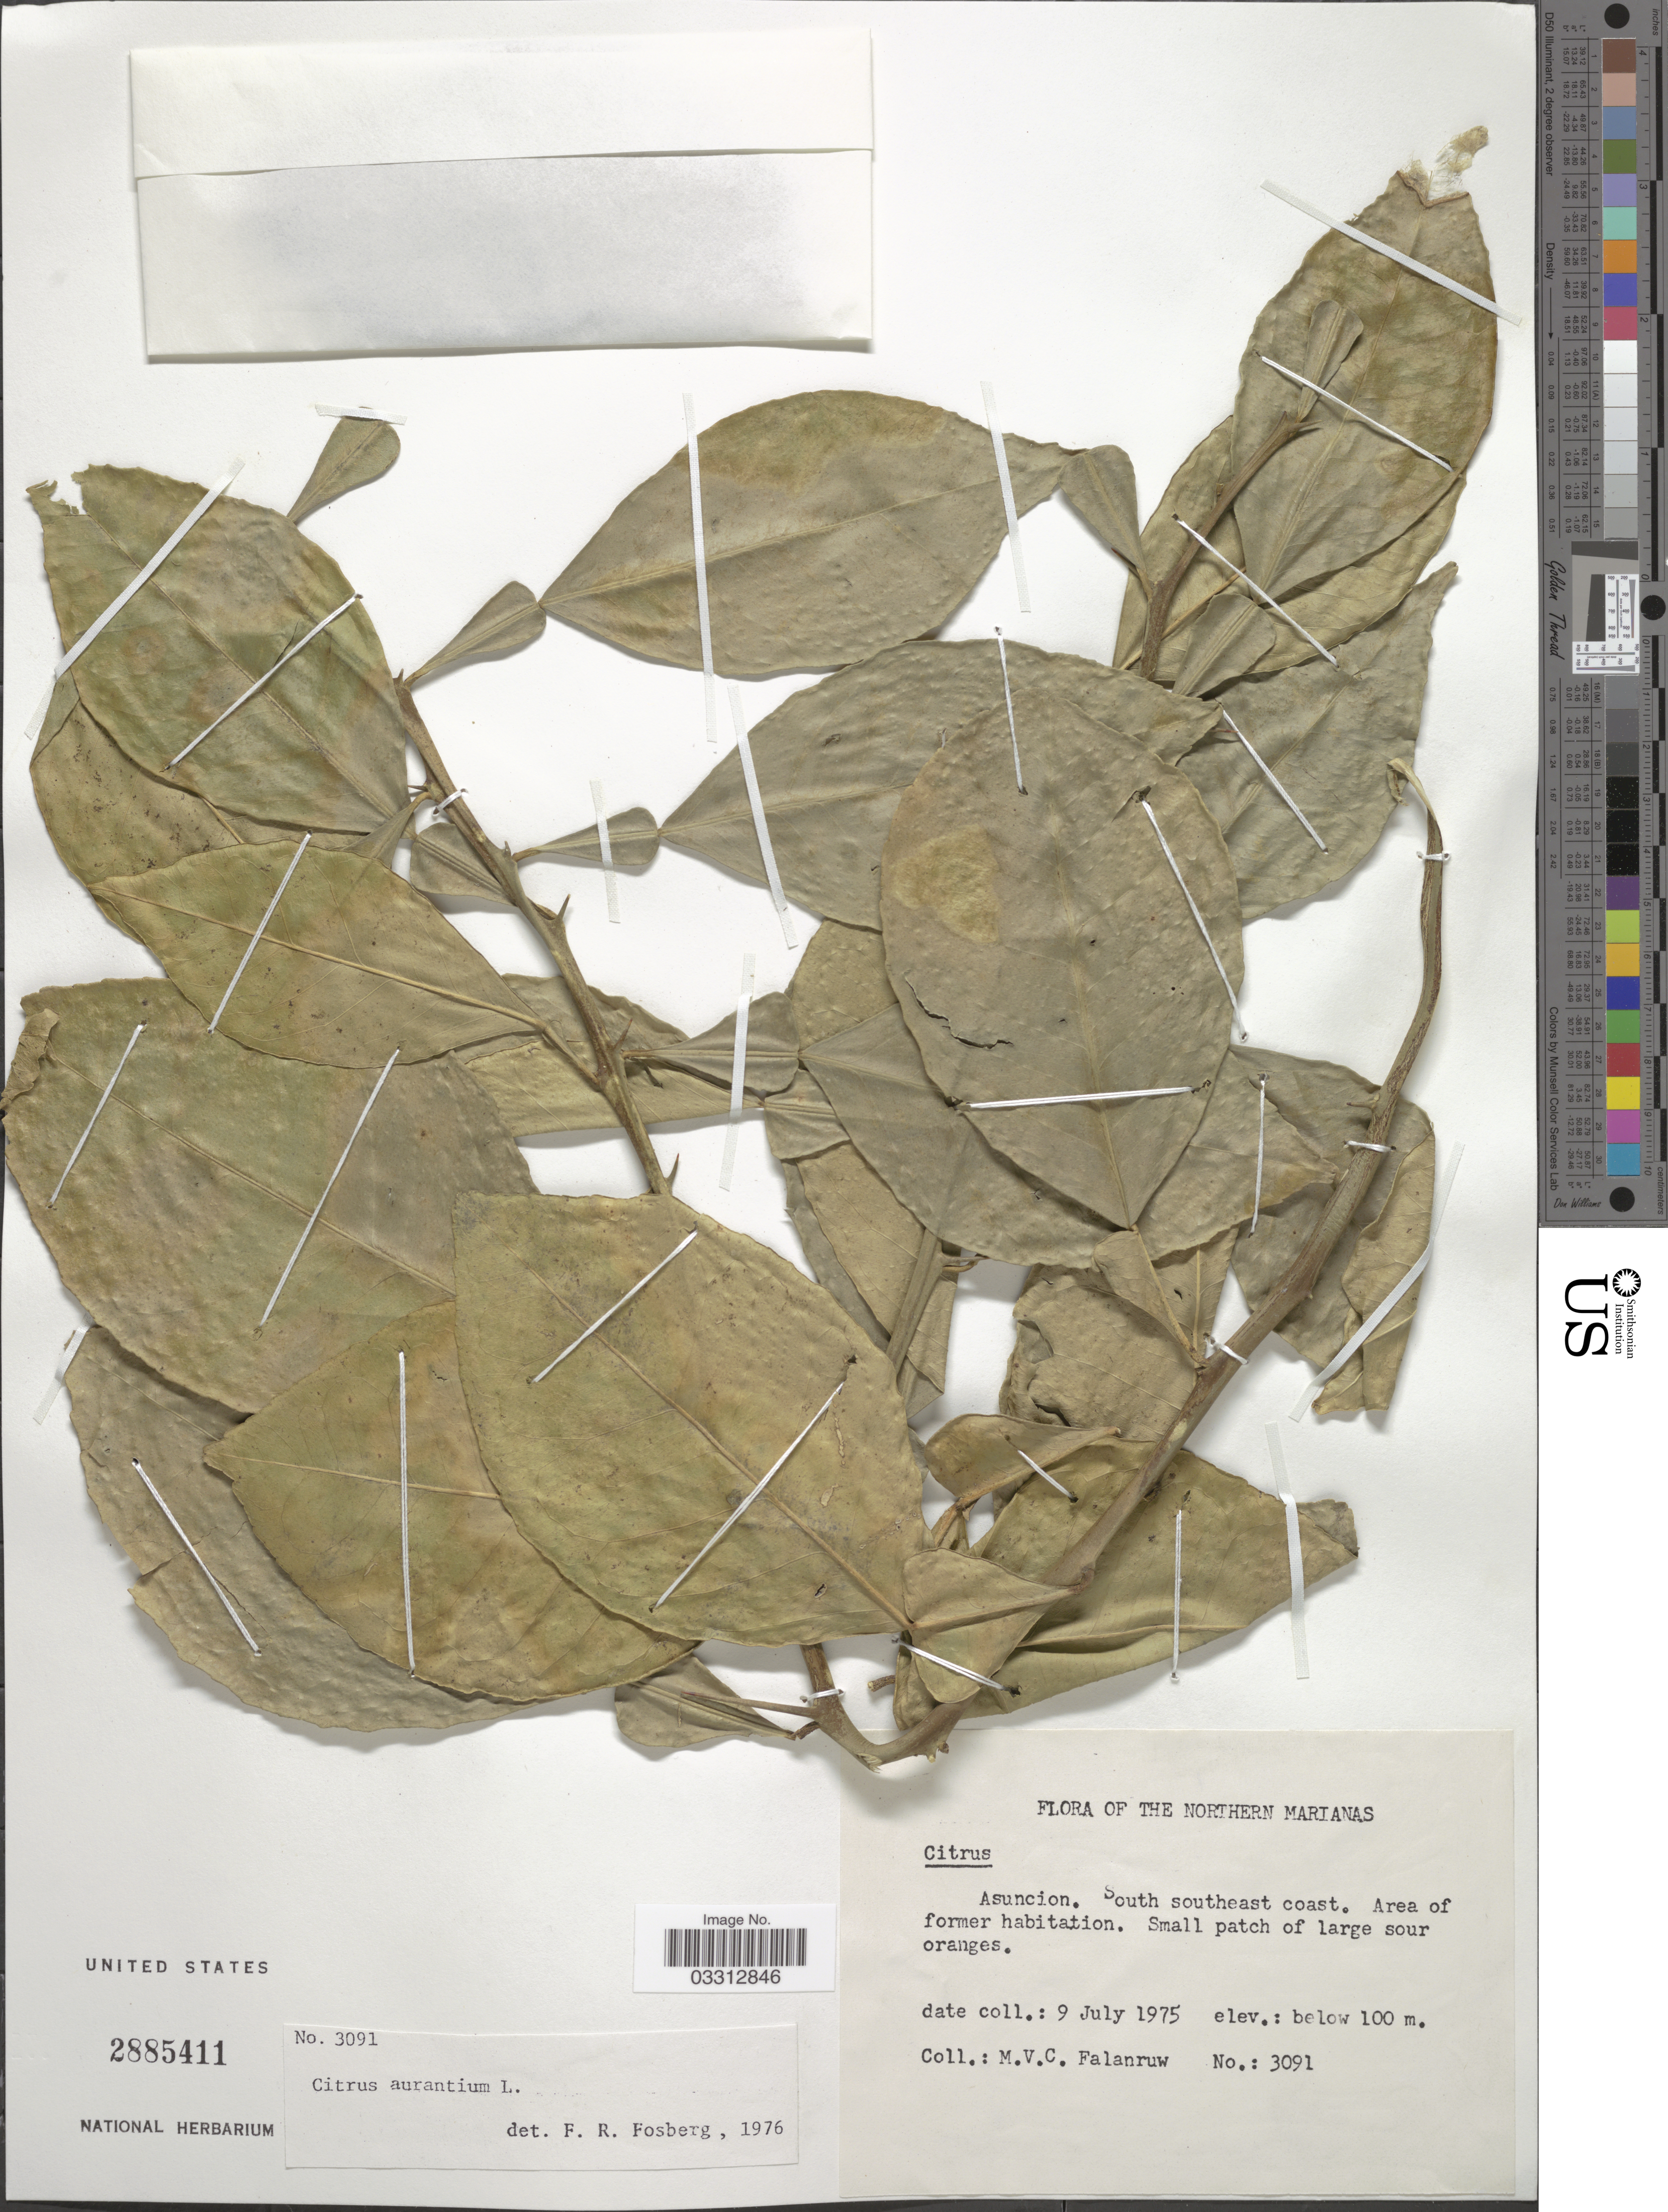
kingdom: Plantae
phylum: Tracheophyta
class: Magnoliopsida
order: Sapindales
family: Rutaceae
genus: Citrus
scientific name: Citrus x aurantium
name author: L.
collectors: M. Falanruw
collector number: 3091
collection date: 1975-07-09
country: Northern Mariana Islands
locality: Asuncion. South southeast coast.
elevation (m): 100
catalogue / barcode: US 2885411